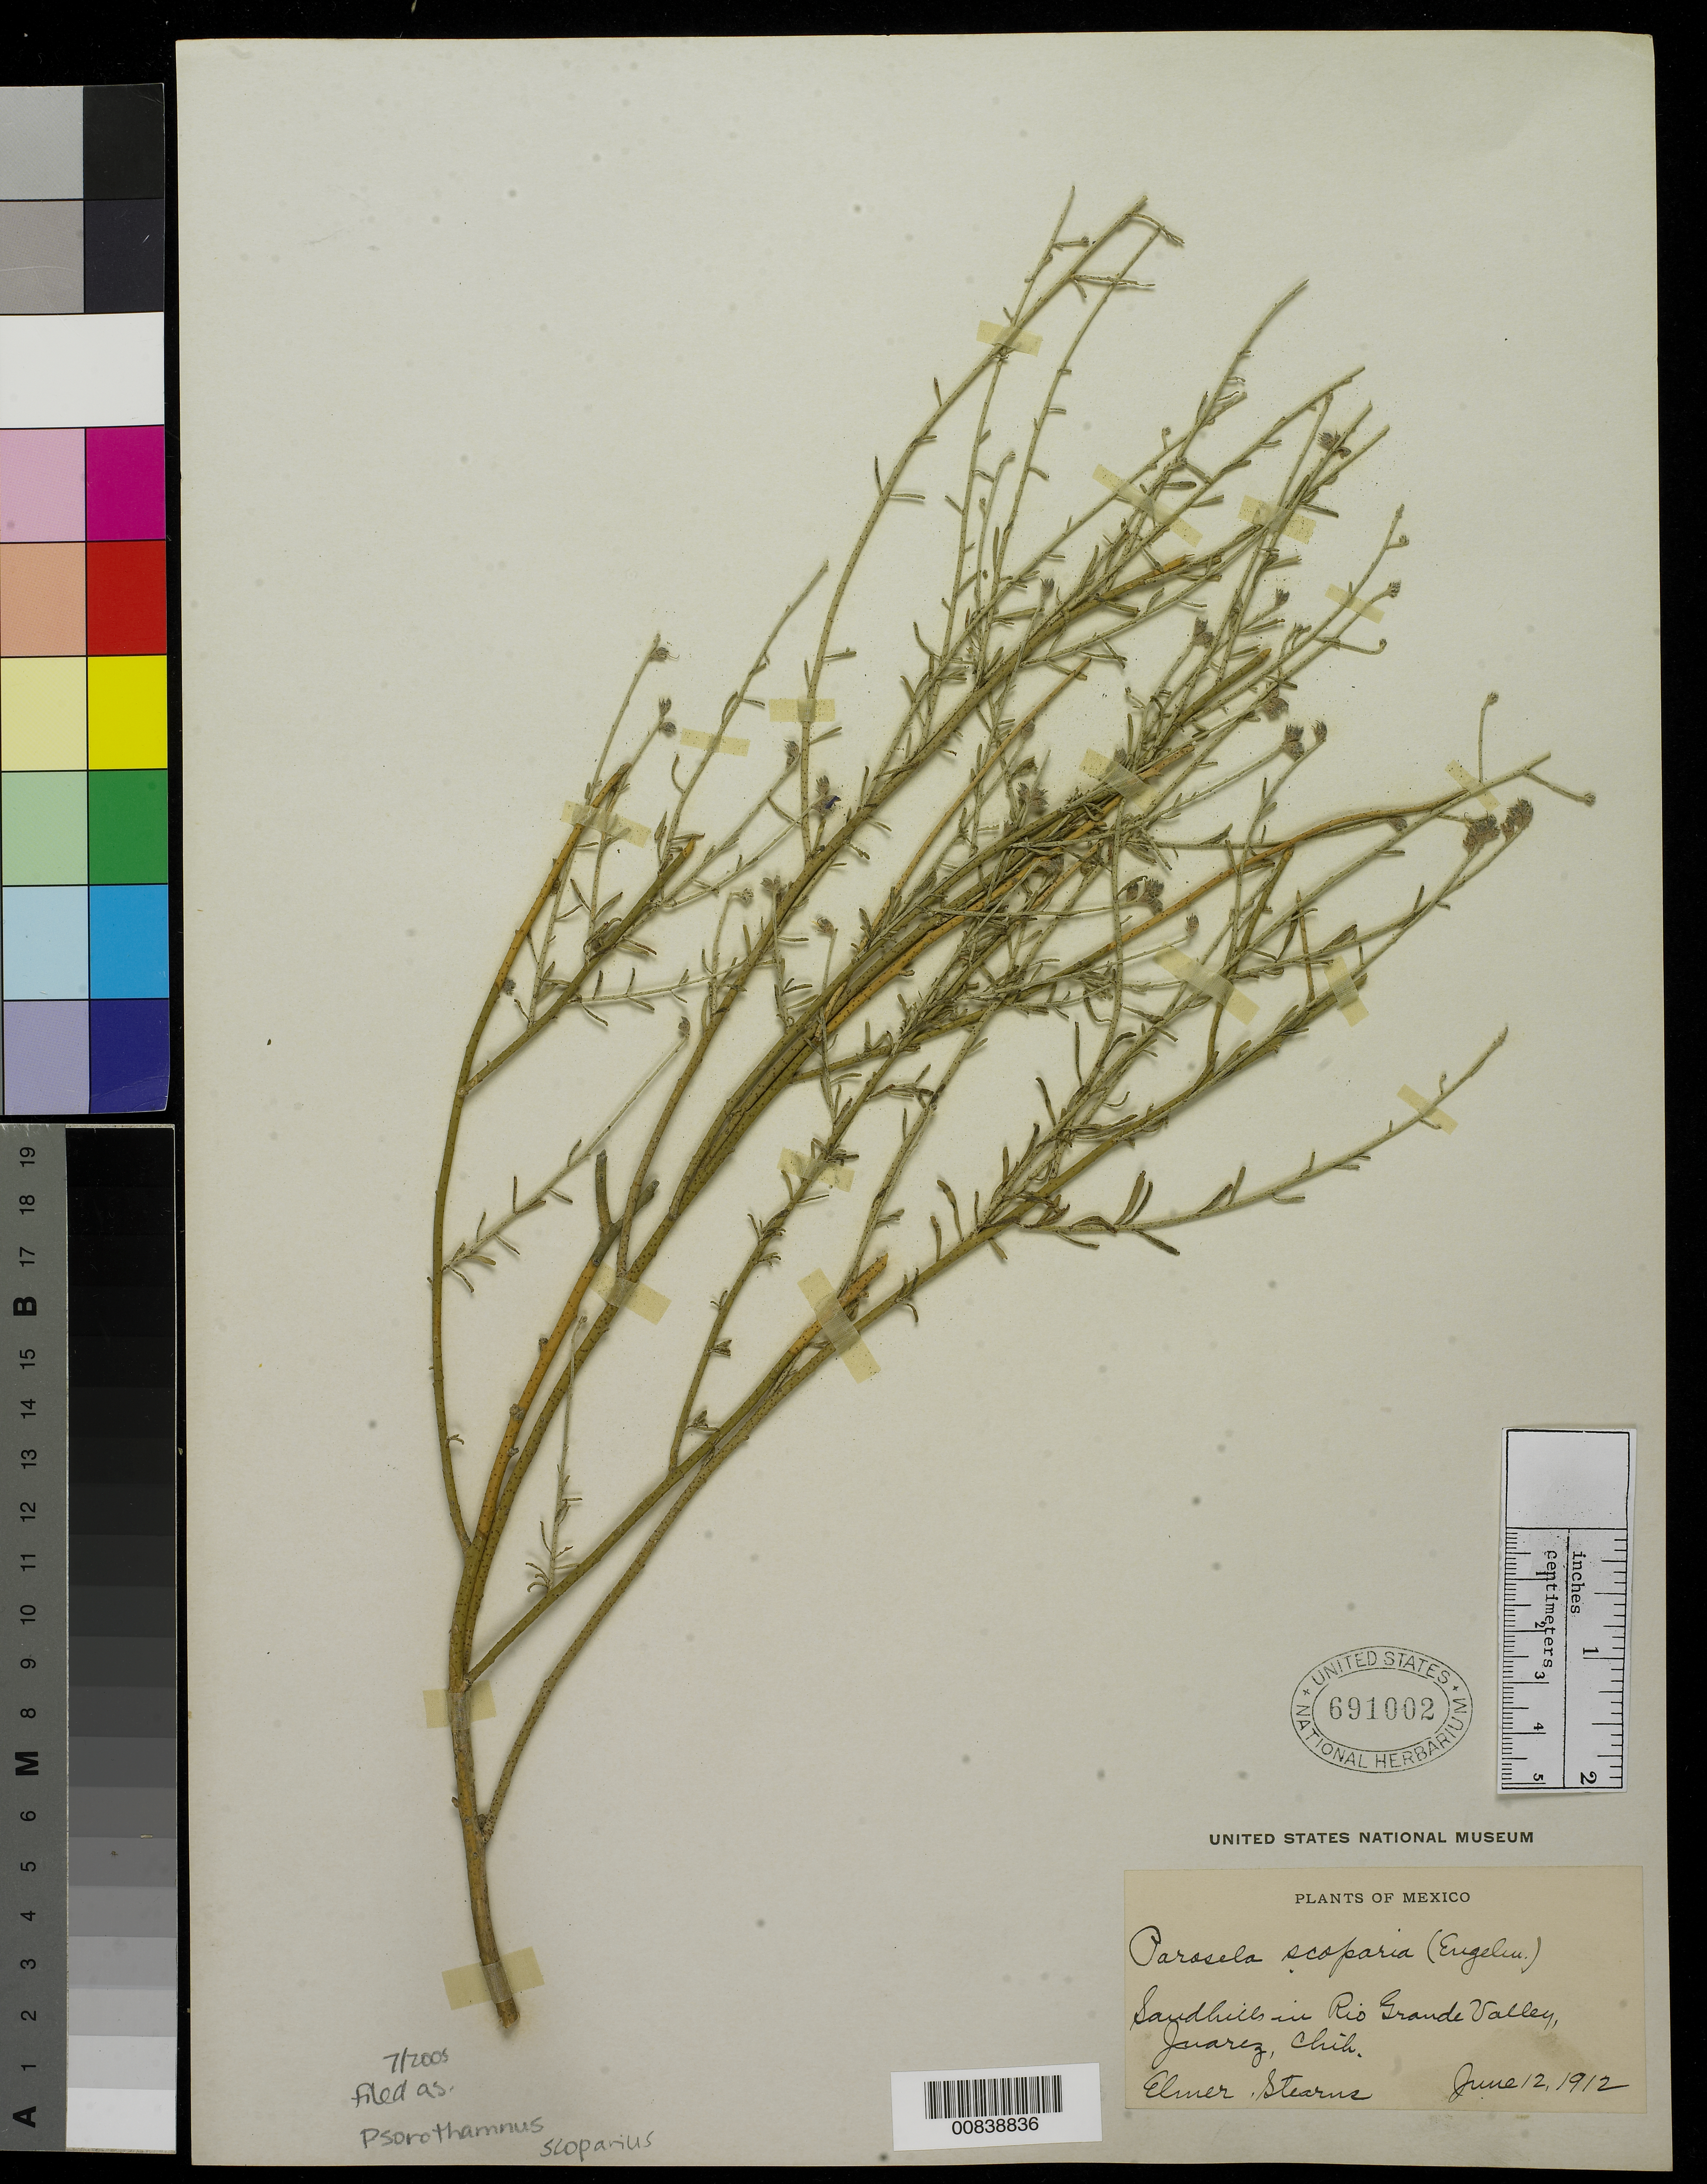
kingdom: Plantae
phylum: Tracheophyta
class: Magnoliopsida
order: Fabales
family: Fabaceae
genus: Psorothamnus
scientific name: Psorothamnus scoparius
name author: (A. Gray) Rydb.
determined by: Strong, M. T., (US), Smithsonian Institution - National Museum of Natural History (UNITED STATES)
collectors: E. Stearns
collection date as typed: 12 Jun 1912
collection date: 1912-06-12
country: Mexico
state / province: Chihuahua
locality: Sandhills in Río Grande Valley, Juárez, Chihuahua.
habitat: Sandhills.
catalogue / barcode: US 691002